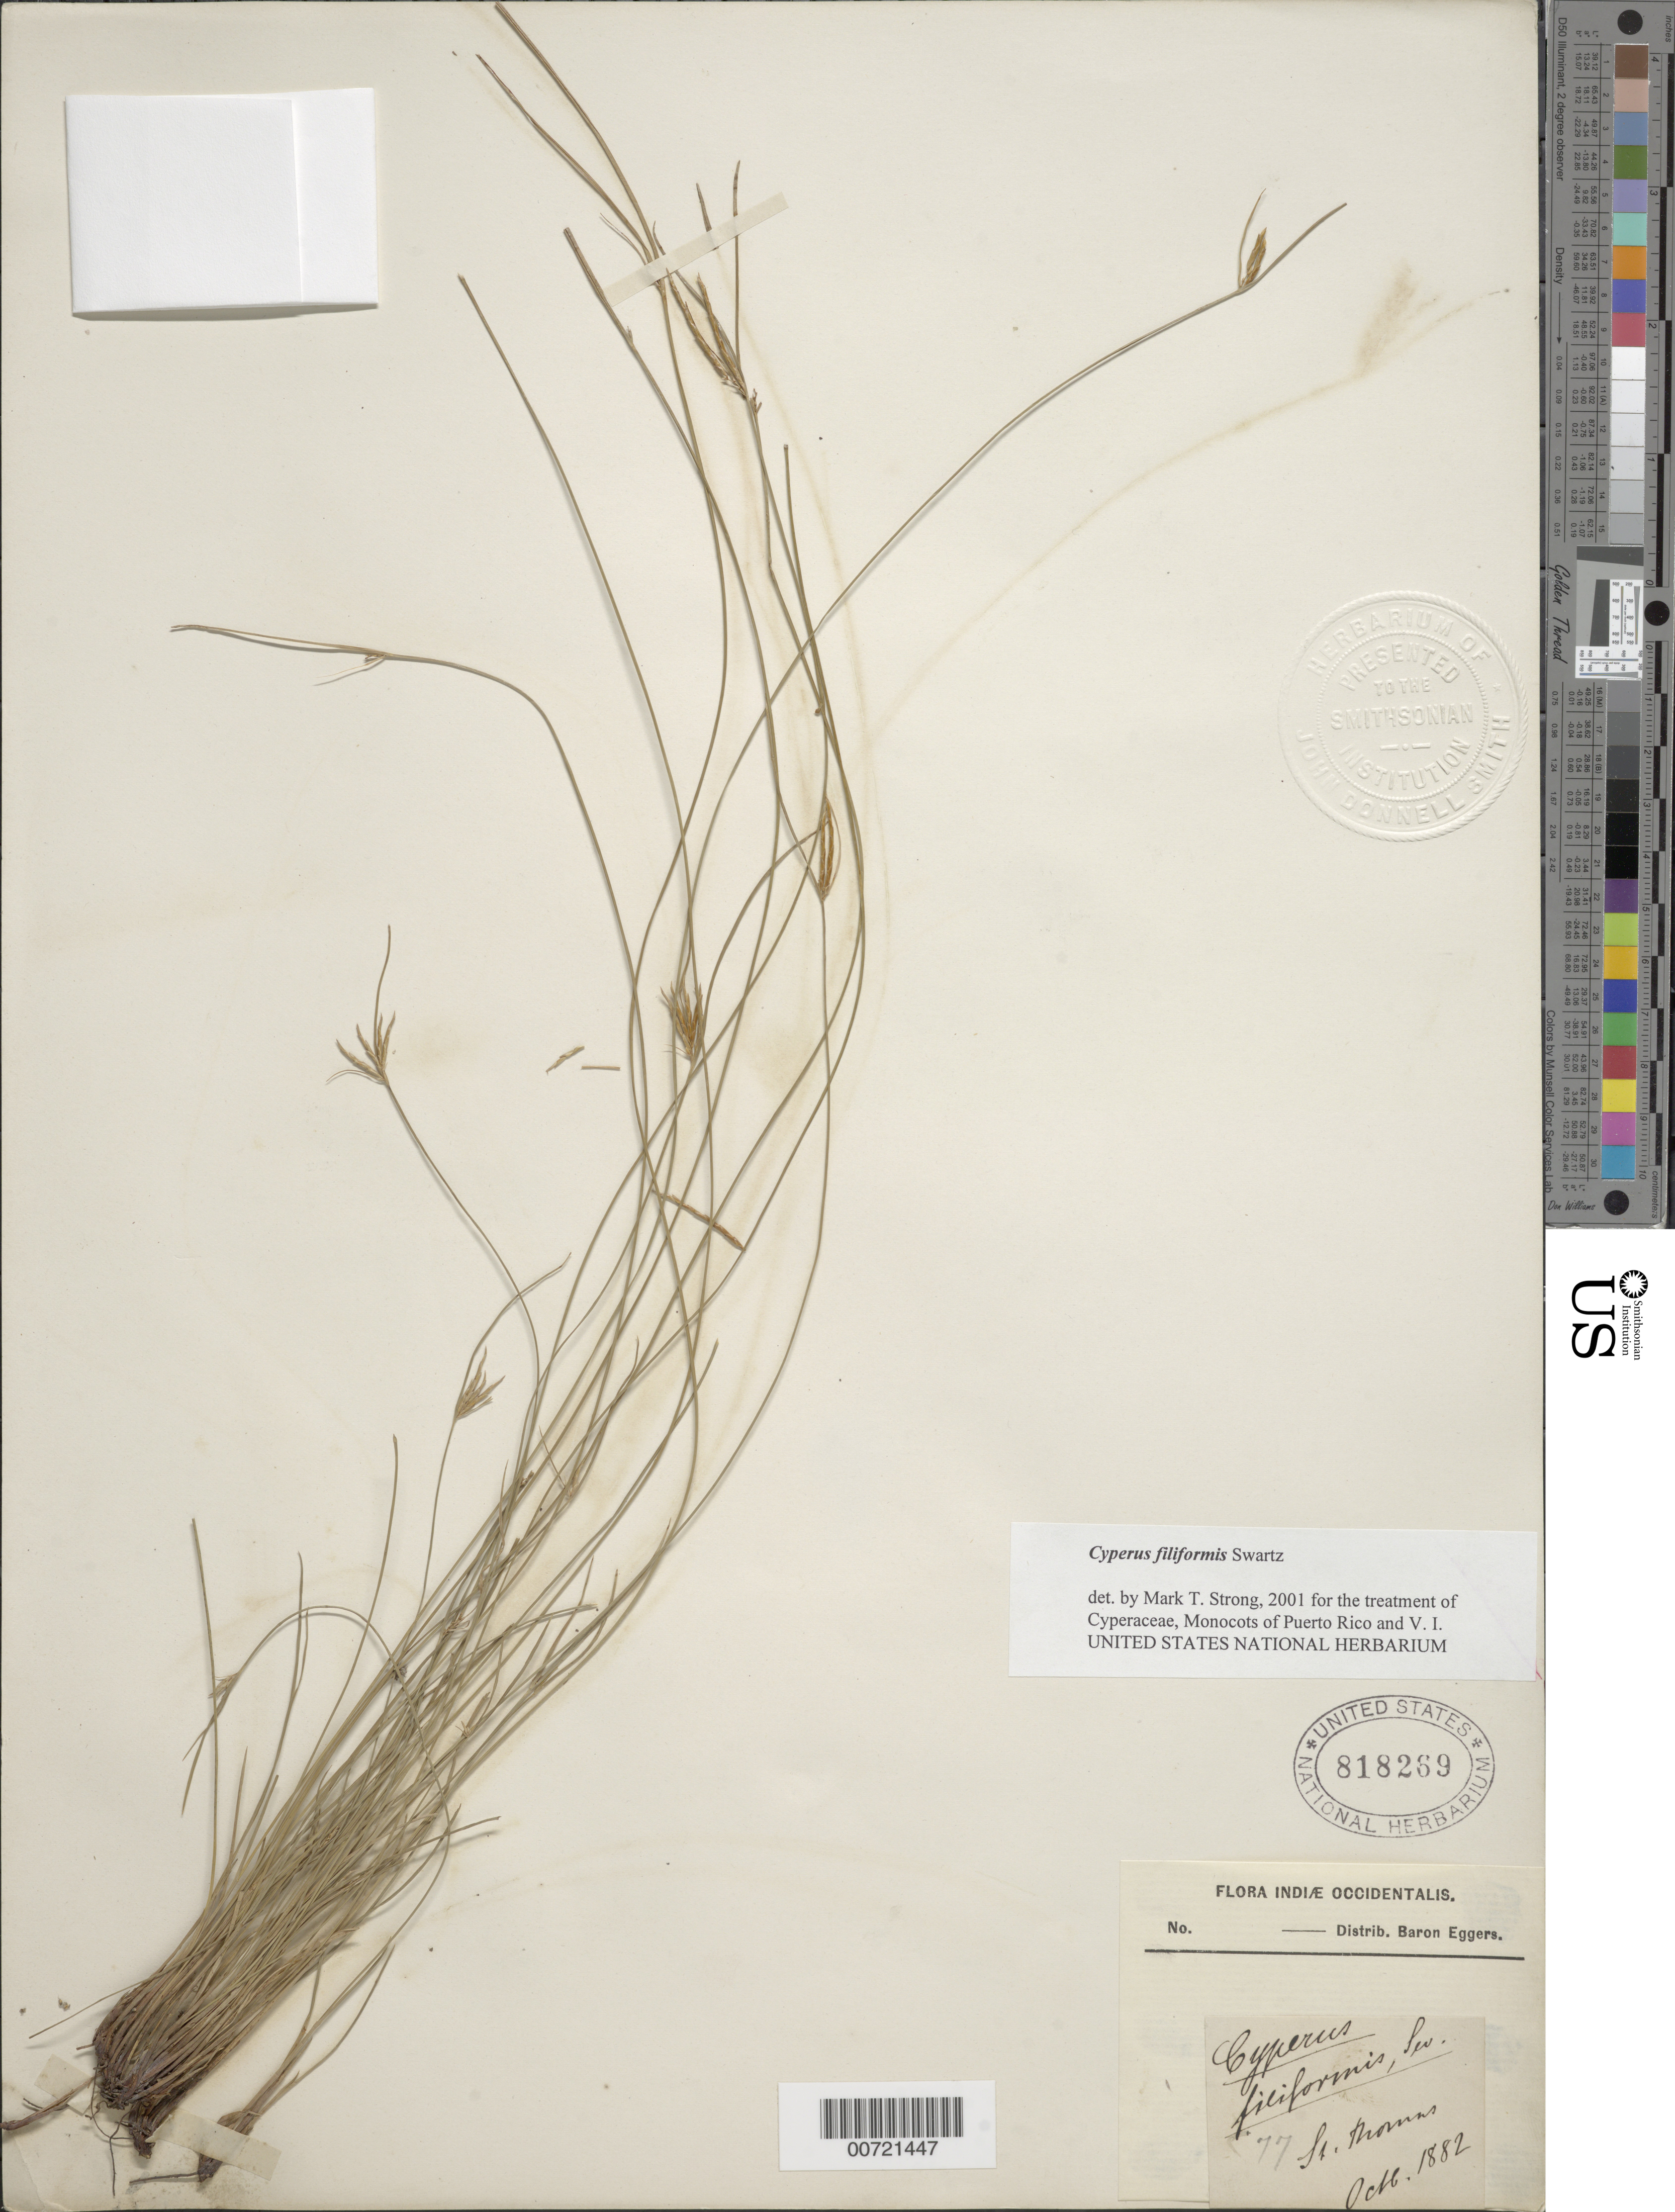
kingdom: Plantae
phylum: Tracheophyta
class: Liliopsida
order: Poales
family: Cyperaceae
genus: Cyperus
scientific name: Cyperus filiformis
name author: Sw.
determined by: Strong, M. T., (US), Smithsonian Institution - National Museum of Natural History (UNITED STATES)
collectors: H. F. A. von Eggers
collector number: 77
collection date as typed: Oct 1882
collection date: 1882-10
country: U.S. Virgin Islands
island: St. Thomas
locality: St. Thomas.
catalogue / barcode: US 818269